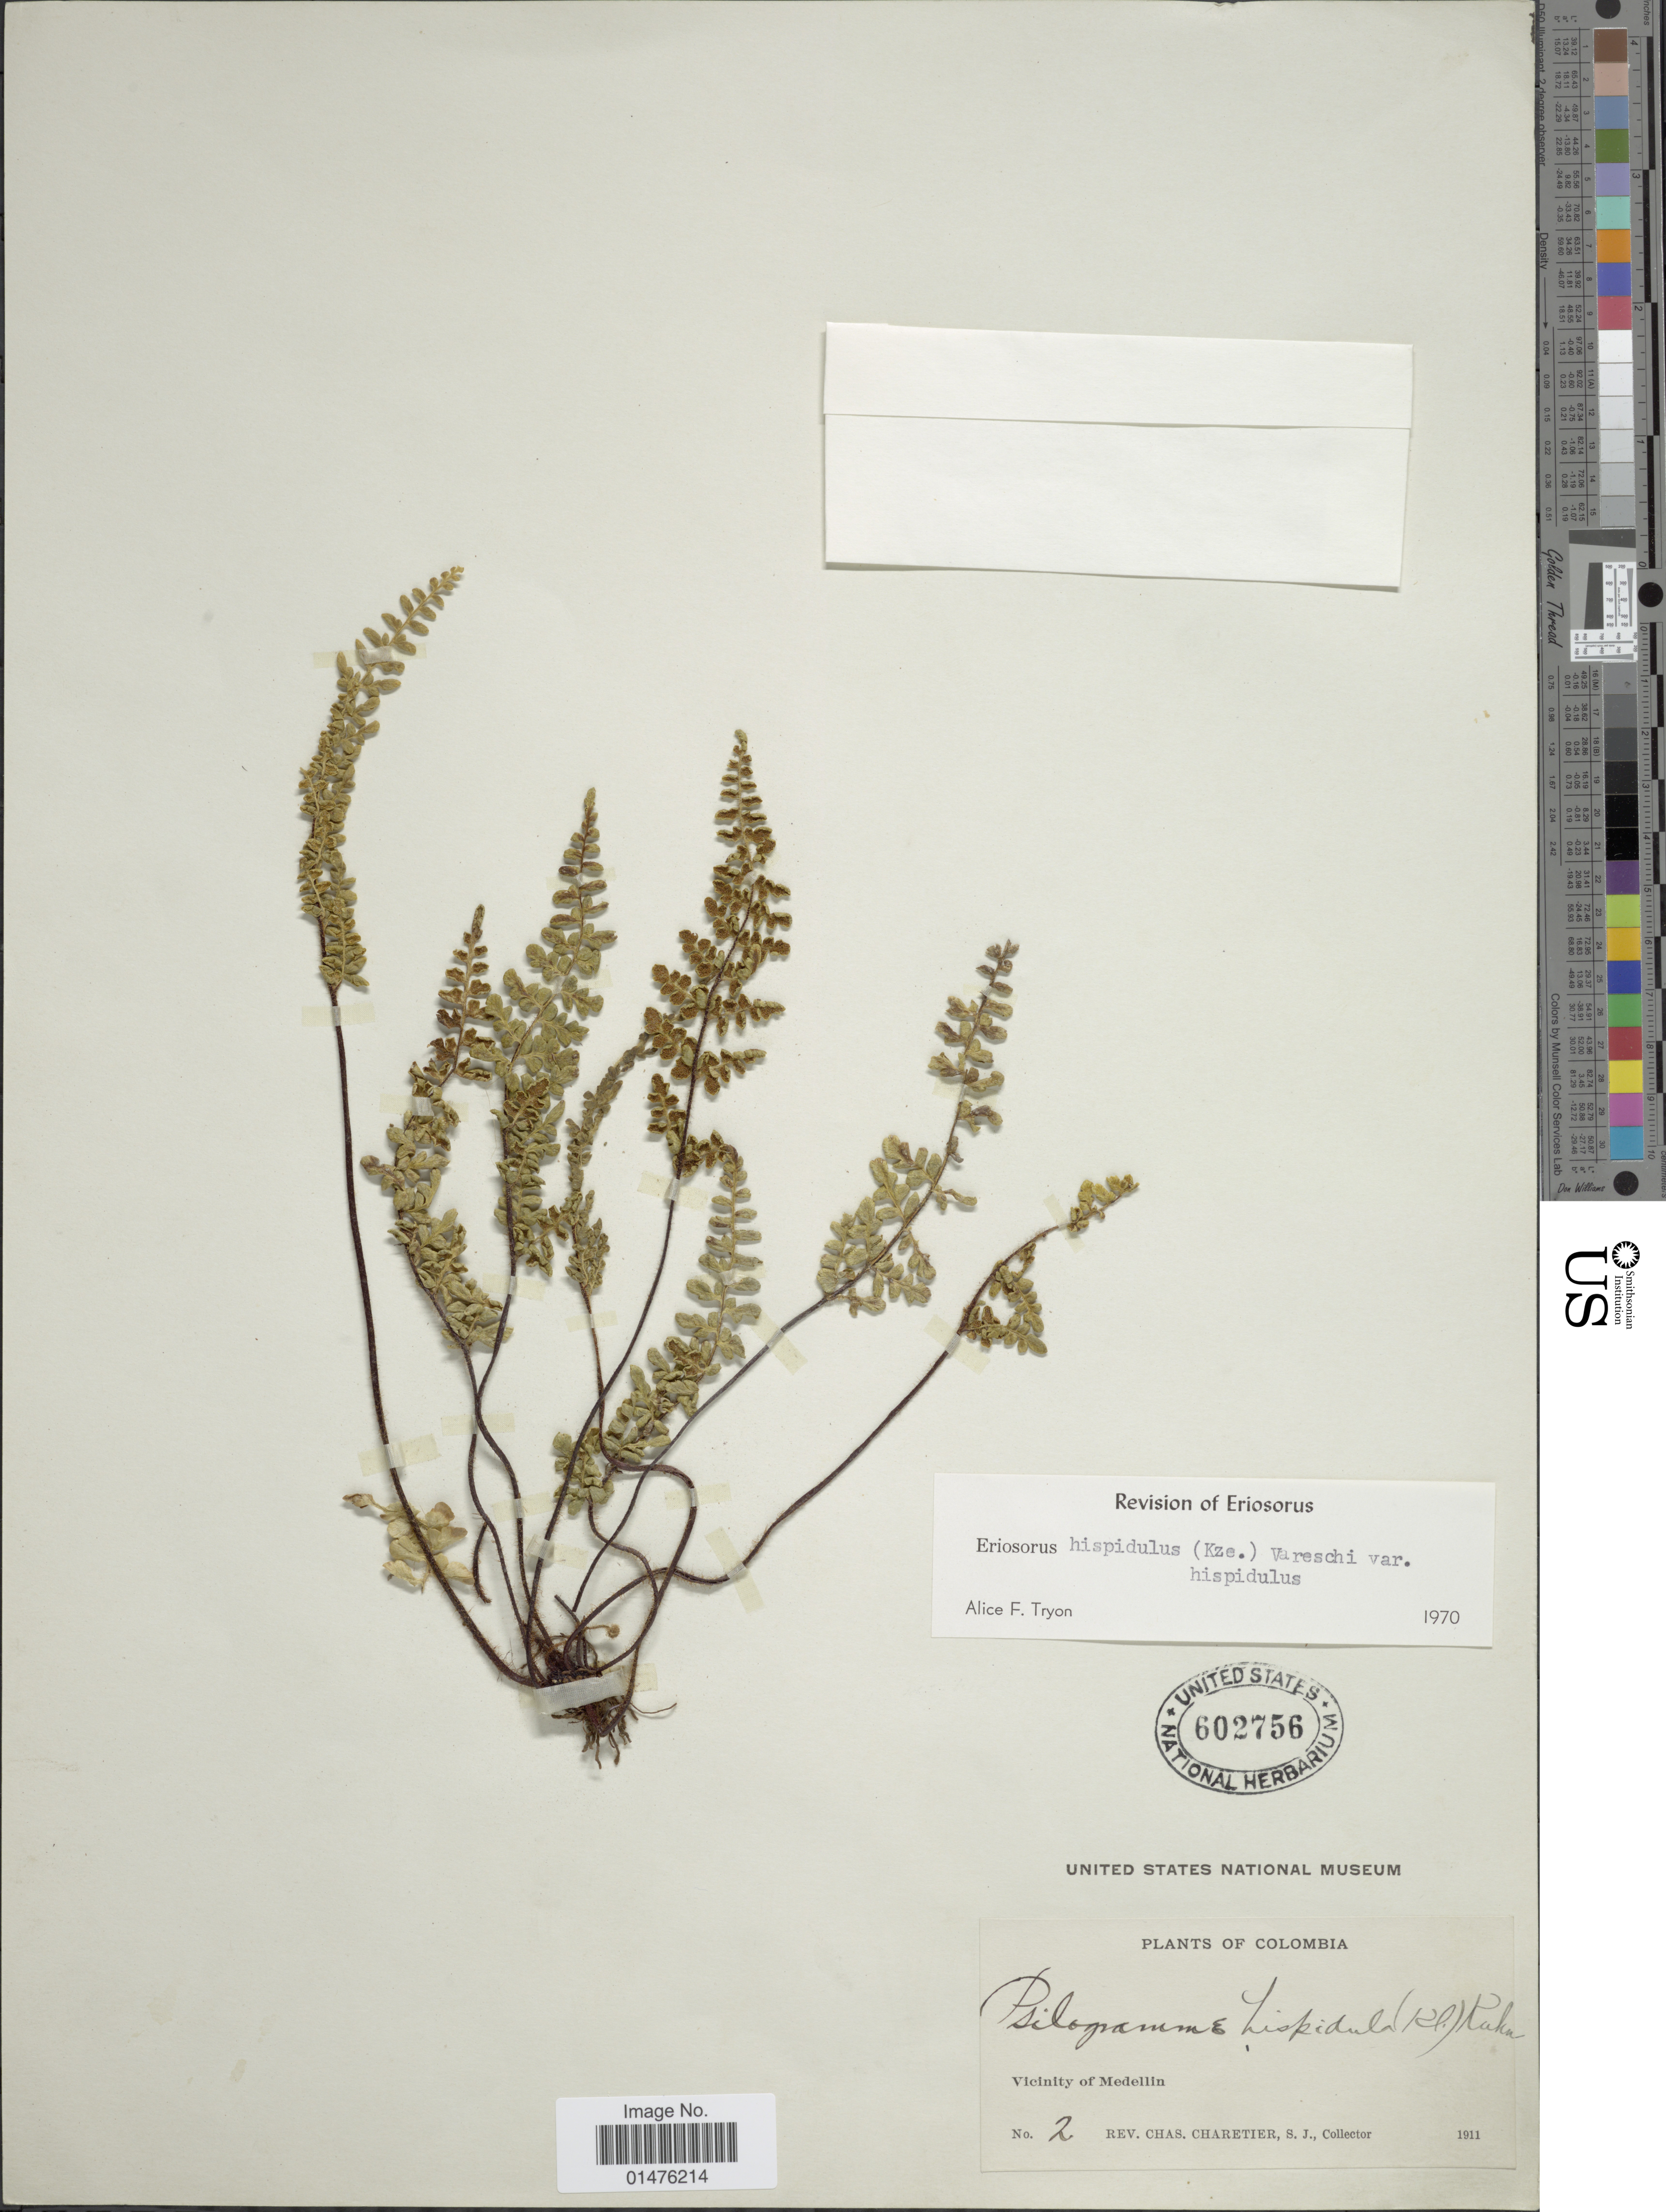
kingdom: Plantae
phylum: Tracheophyta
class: Polypodiopsida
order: Polypodiales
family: Pteridaceae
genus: Jamesonia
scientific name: Jamesonia hispidula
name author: Kunze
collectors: C. Charetier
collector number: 2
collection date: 1911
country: Colombia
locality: Vicinity of Medellin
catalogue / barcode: US 602756